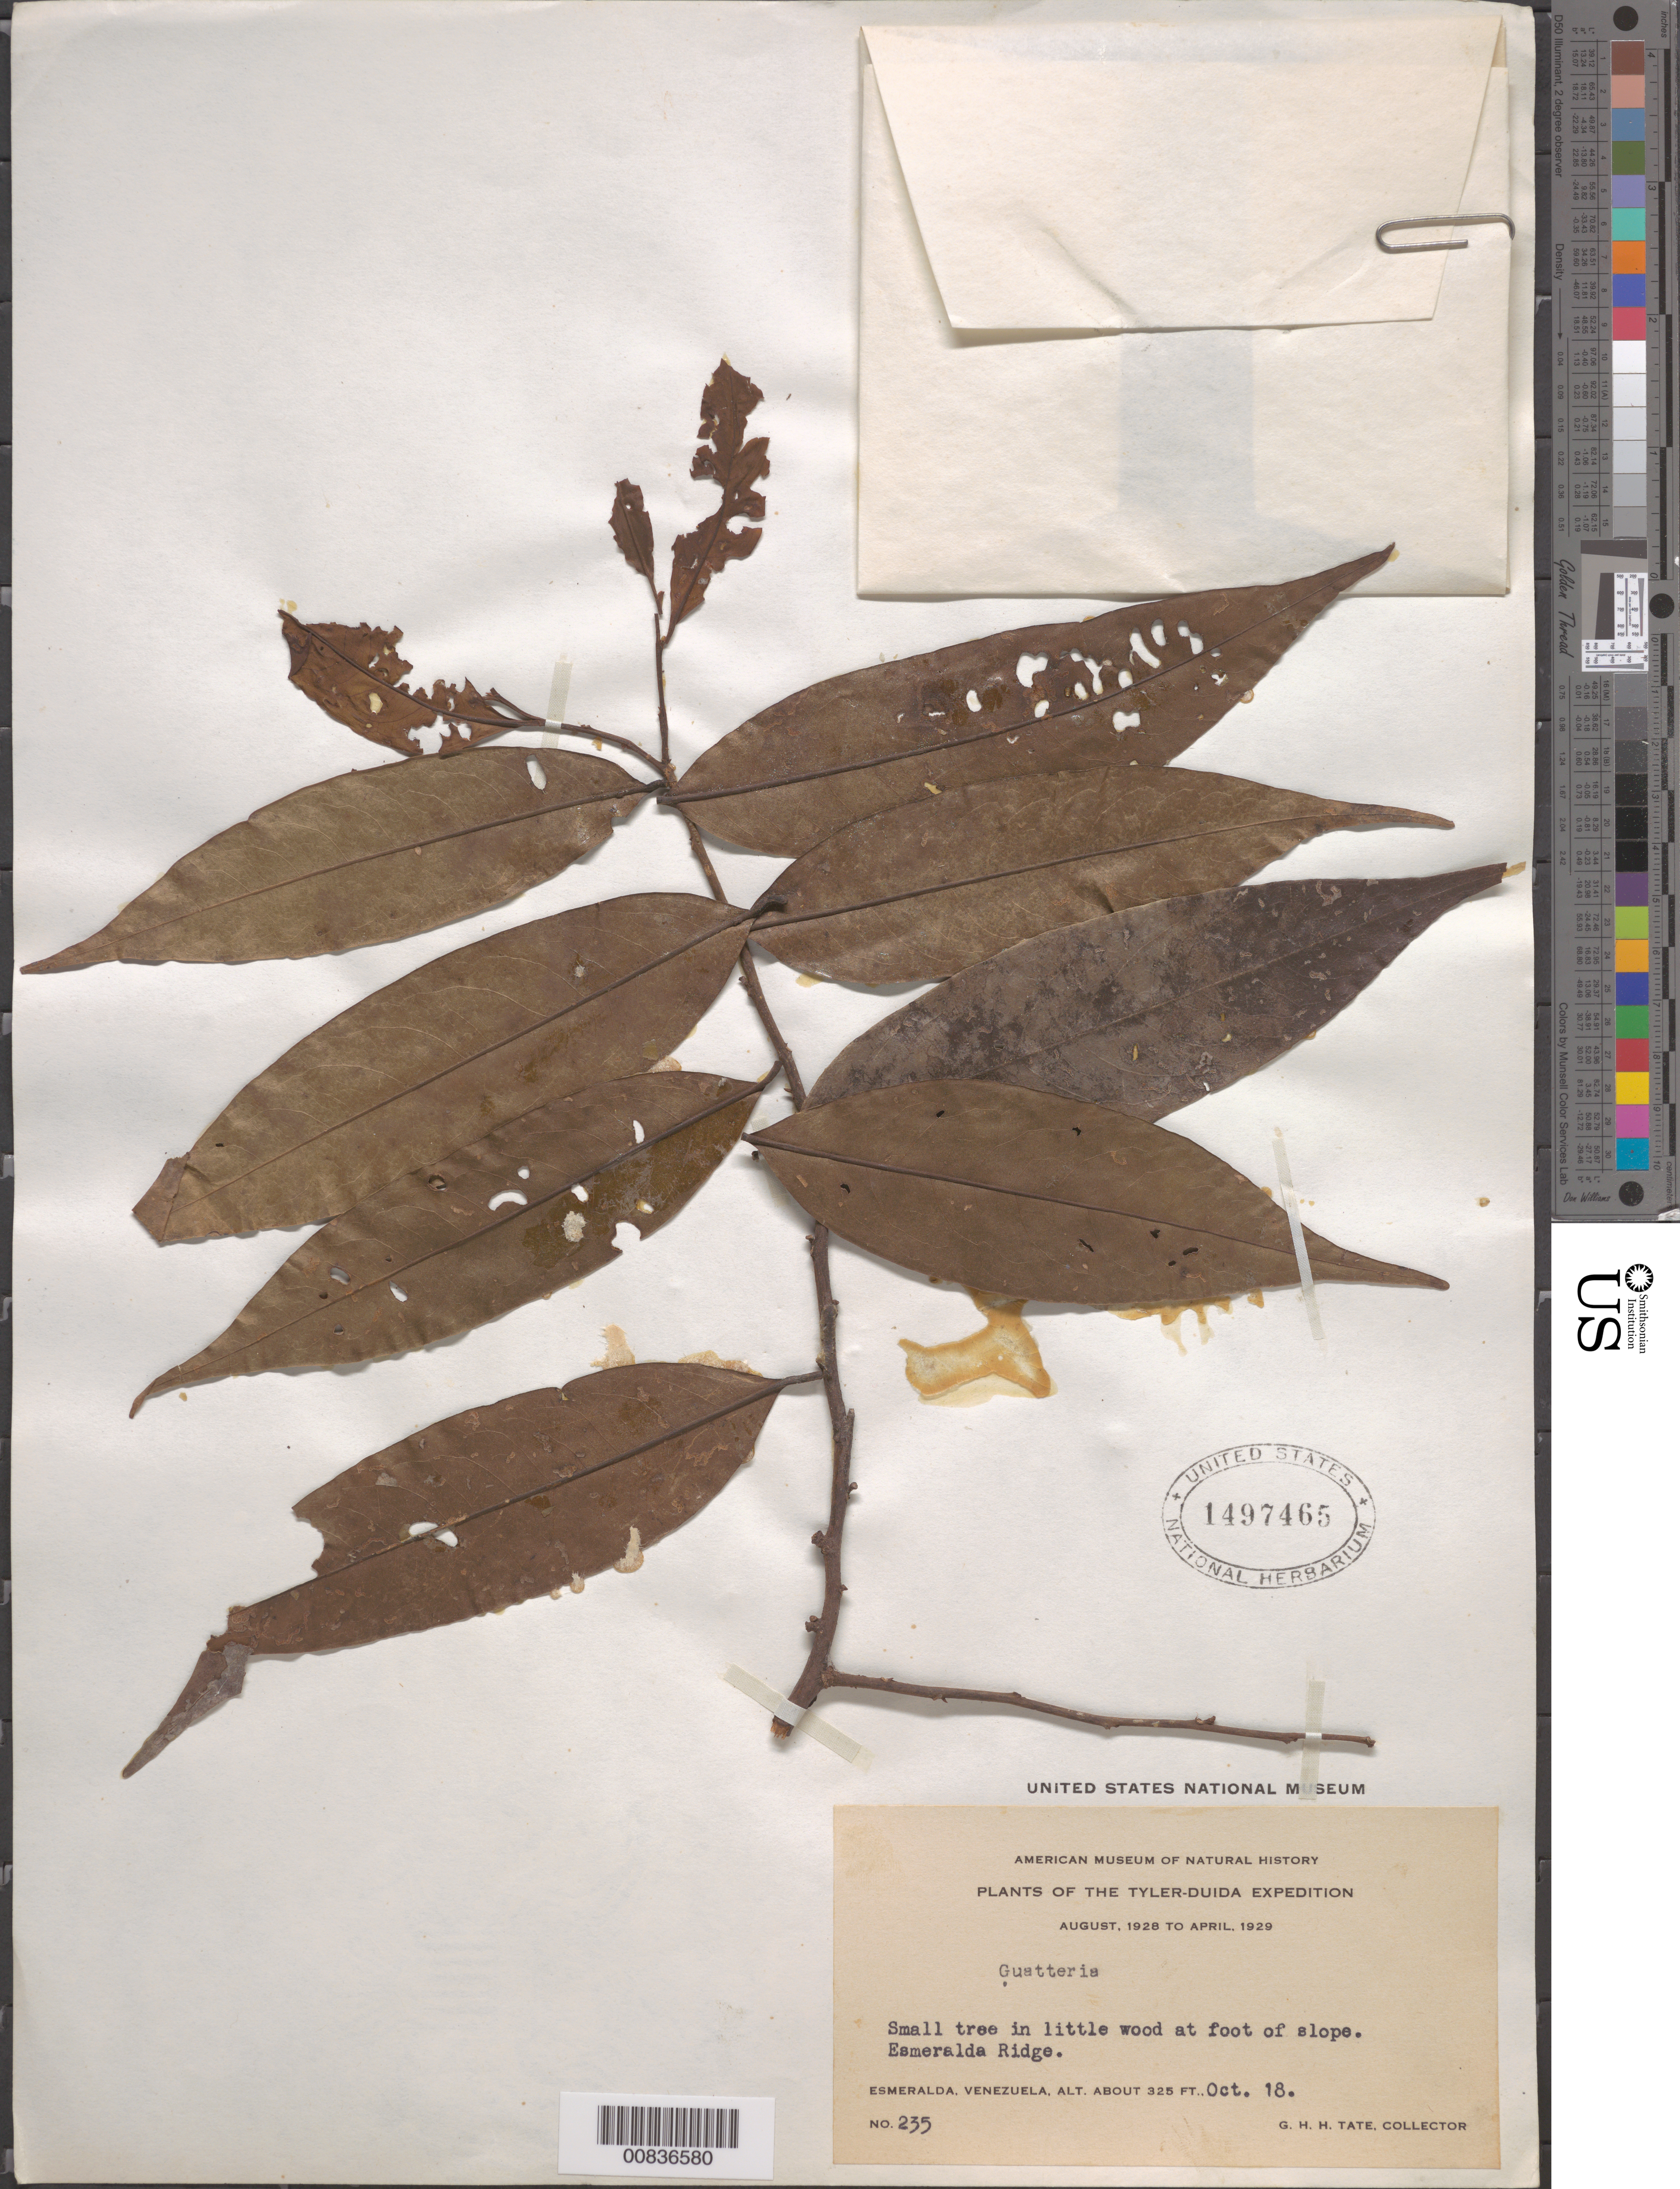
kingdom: Plantae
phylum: Tracheophyta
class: Magnoliopsida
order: Magnoliales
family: Annonaceae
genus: Guatteria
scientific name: Guatteria sp.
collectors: G. H. H.Tate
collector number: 235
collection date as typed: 18-Oct-28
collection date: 1928-10-18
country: Venezuela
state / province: Amazonas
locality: Esmeralda Ridge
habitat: Little wood at foot of slope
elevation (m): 99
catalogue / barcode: US 1497465